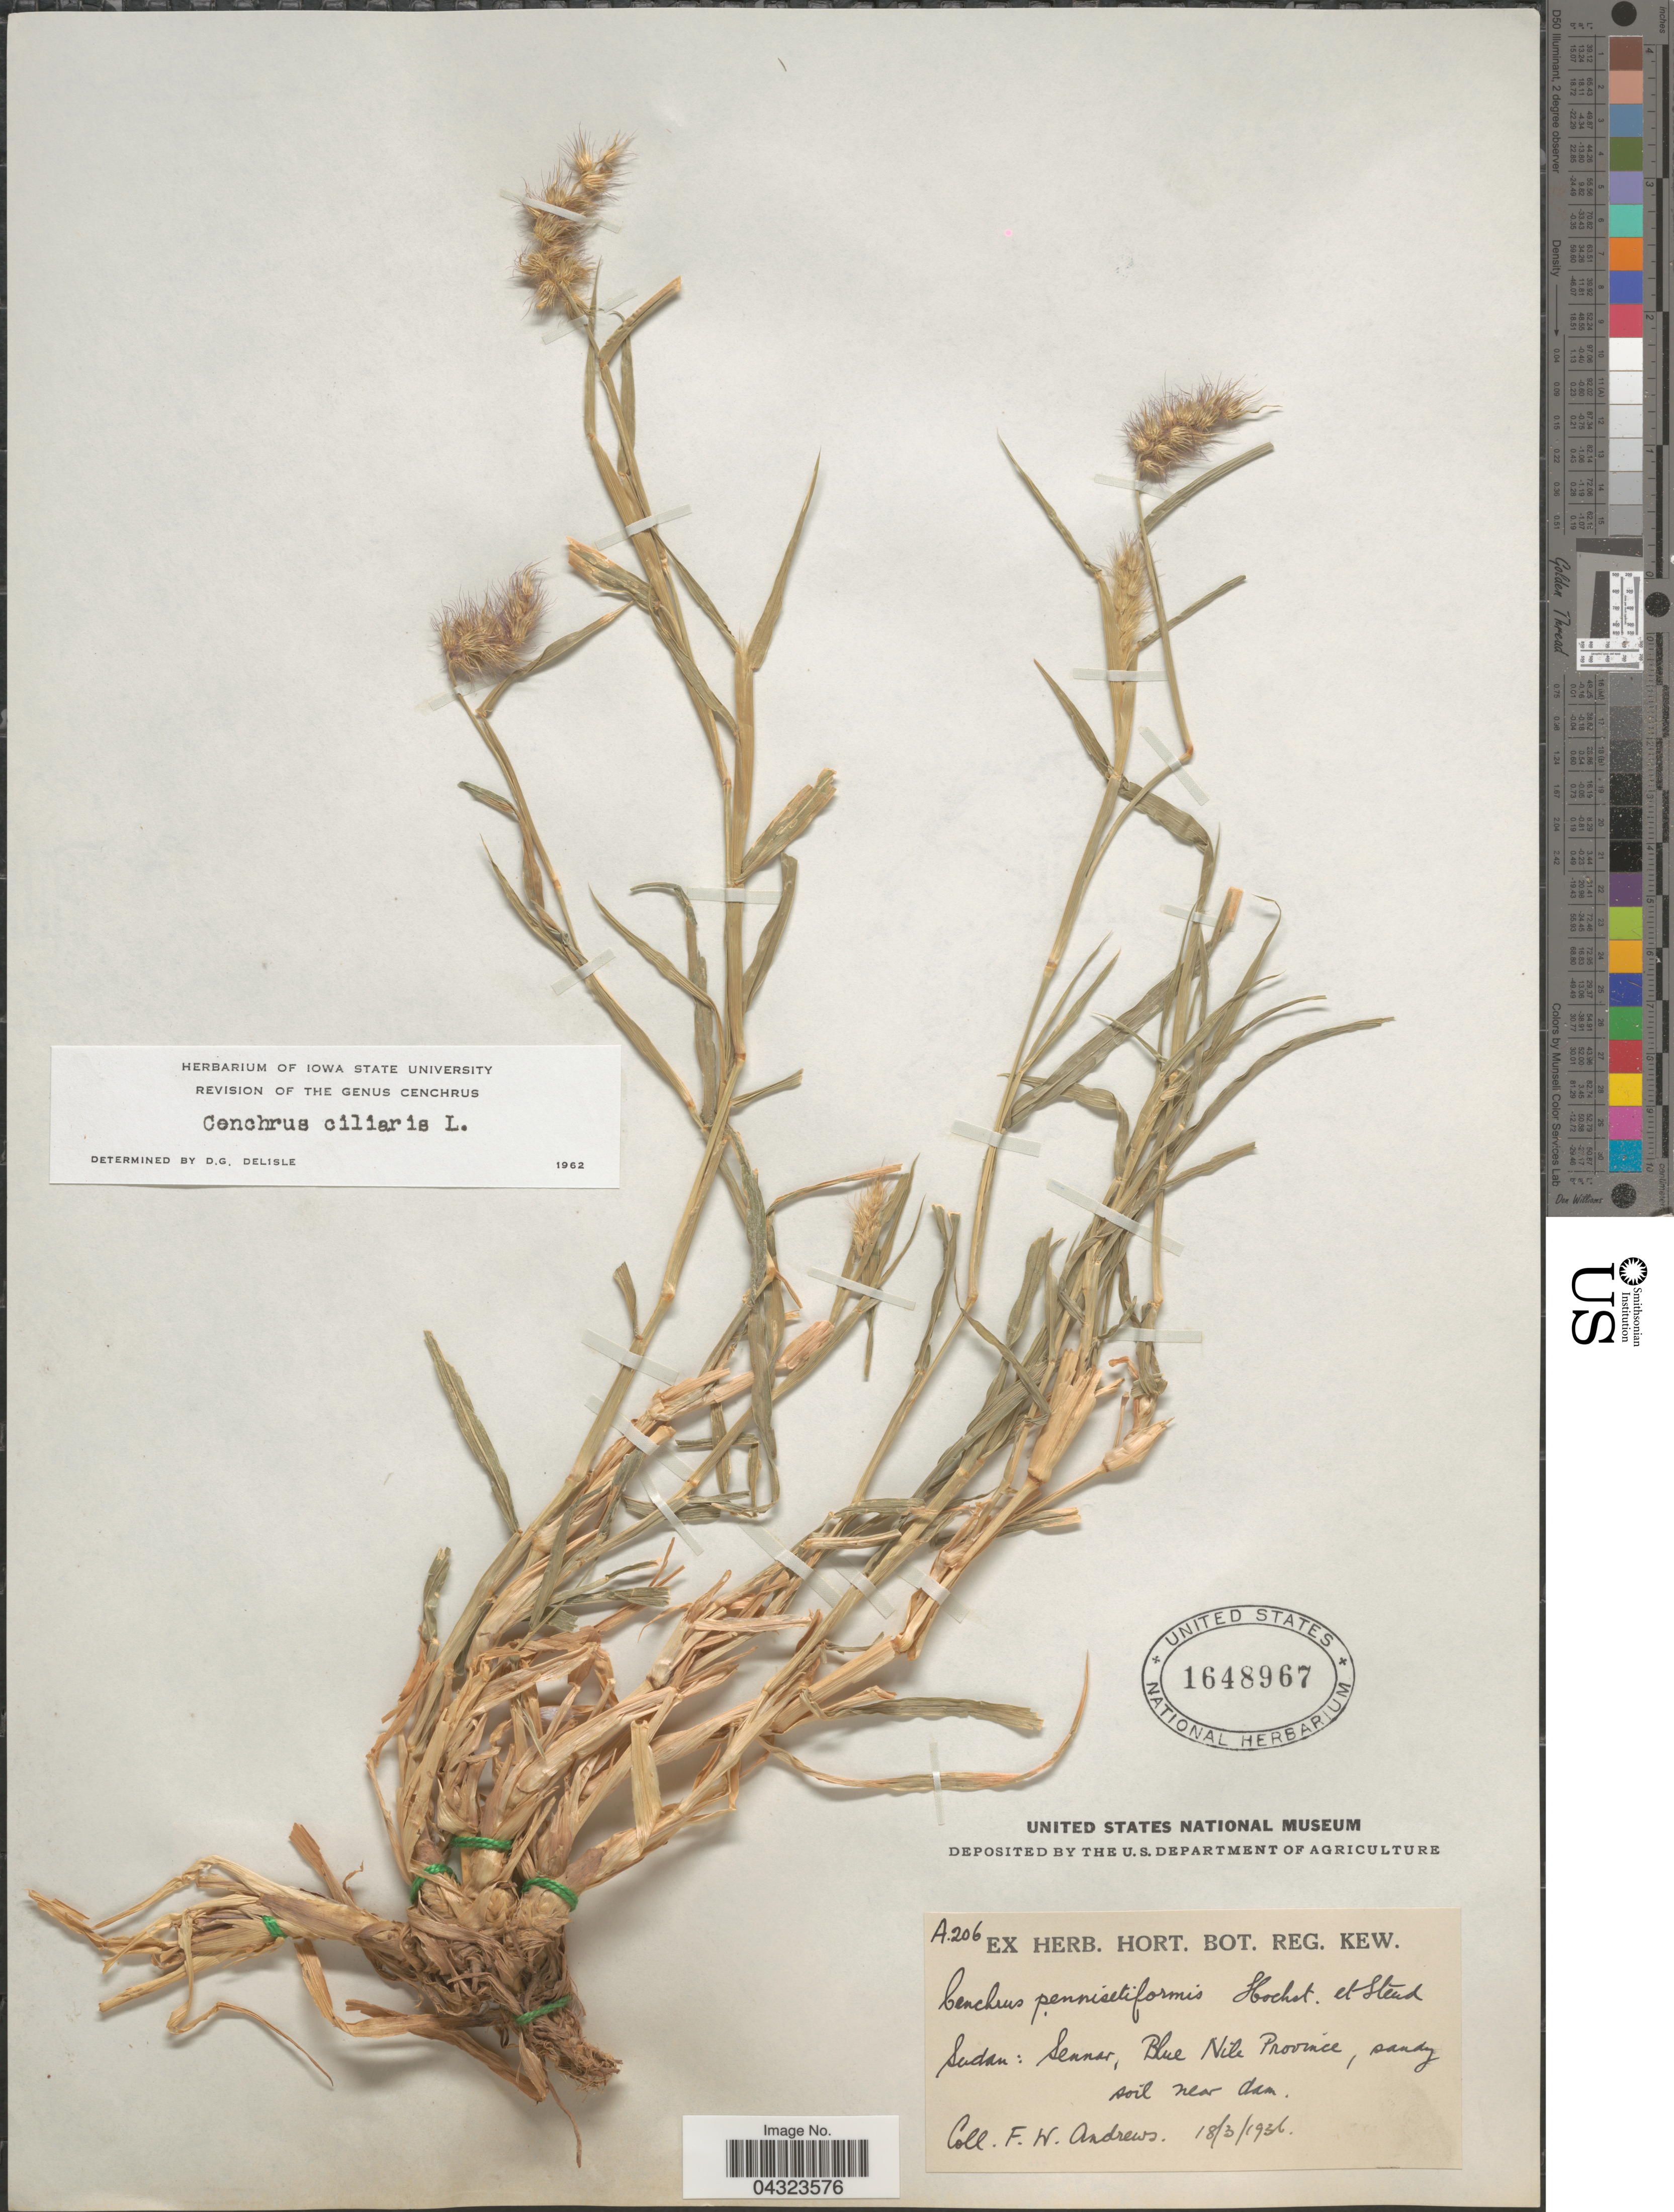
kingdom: Plantae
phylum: Tracheophyta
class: Liliopsida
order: Poales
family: Poaceae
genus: Cenchrus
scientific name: Cenchrus pennisetiformis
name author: Hochst. & Steud. ex Steud.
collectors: F. W. Andrews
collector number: A206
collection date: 1936-03-18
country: Sudan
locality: Senner, Blue Nile Province.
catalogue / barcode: US 1648967